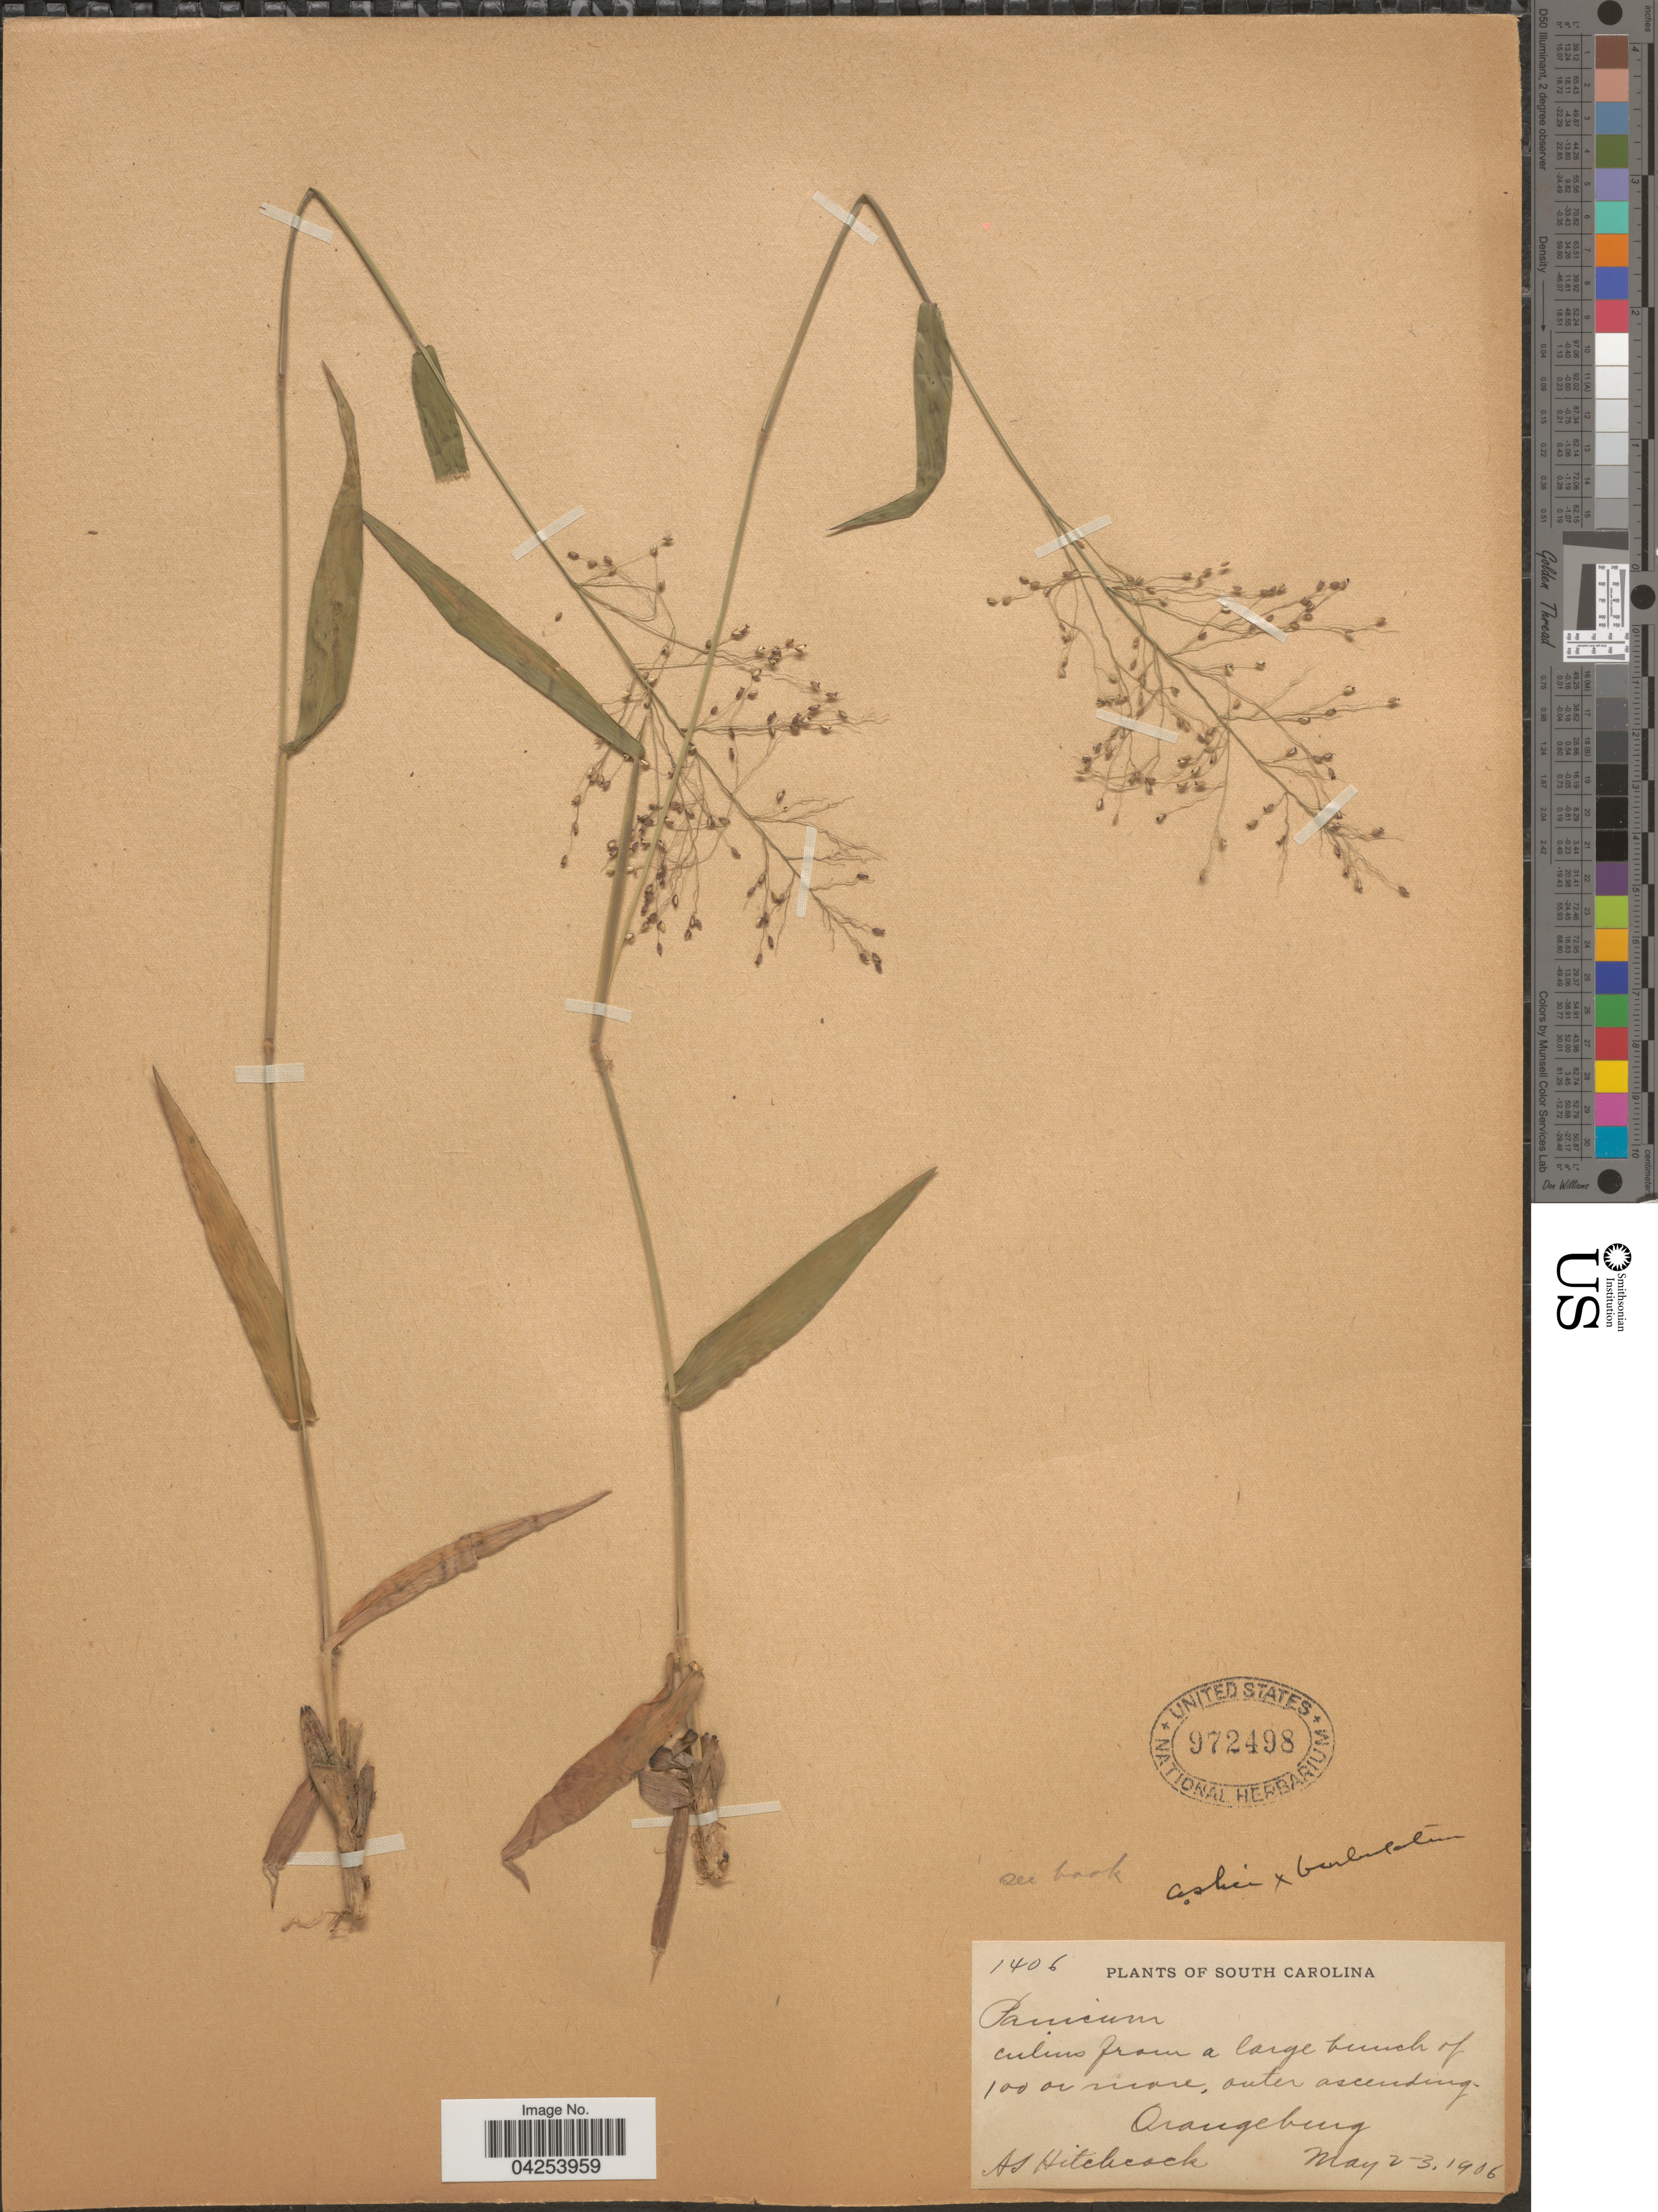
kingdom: Plantae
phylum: Tracheophyta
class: Liliopsida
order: Poales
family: Poaceae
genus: Dichanthelium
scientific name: Dichanthelium commutatum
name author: (Schult.) Gould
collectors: A. S. Hitchcock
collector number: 1406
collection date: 1906-05-02/1906-05-03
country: United States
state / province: South Carolina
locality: Orangeburg.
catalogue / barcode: US 972498